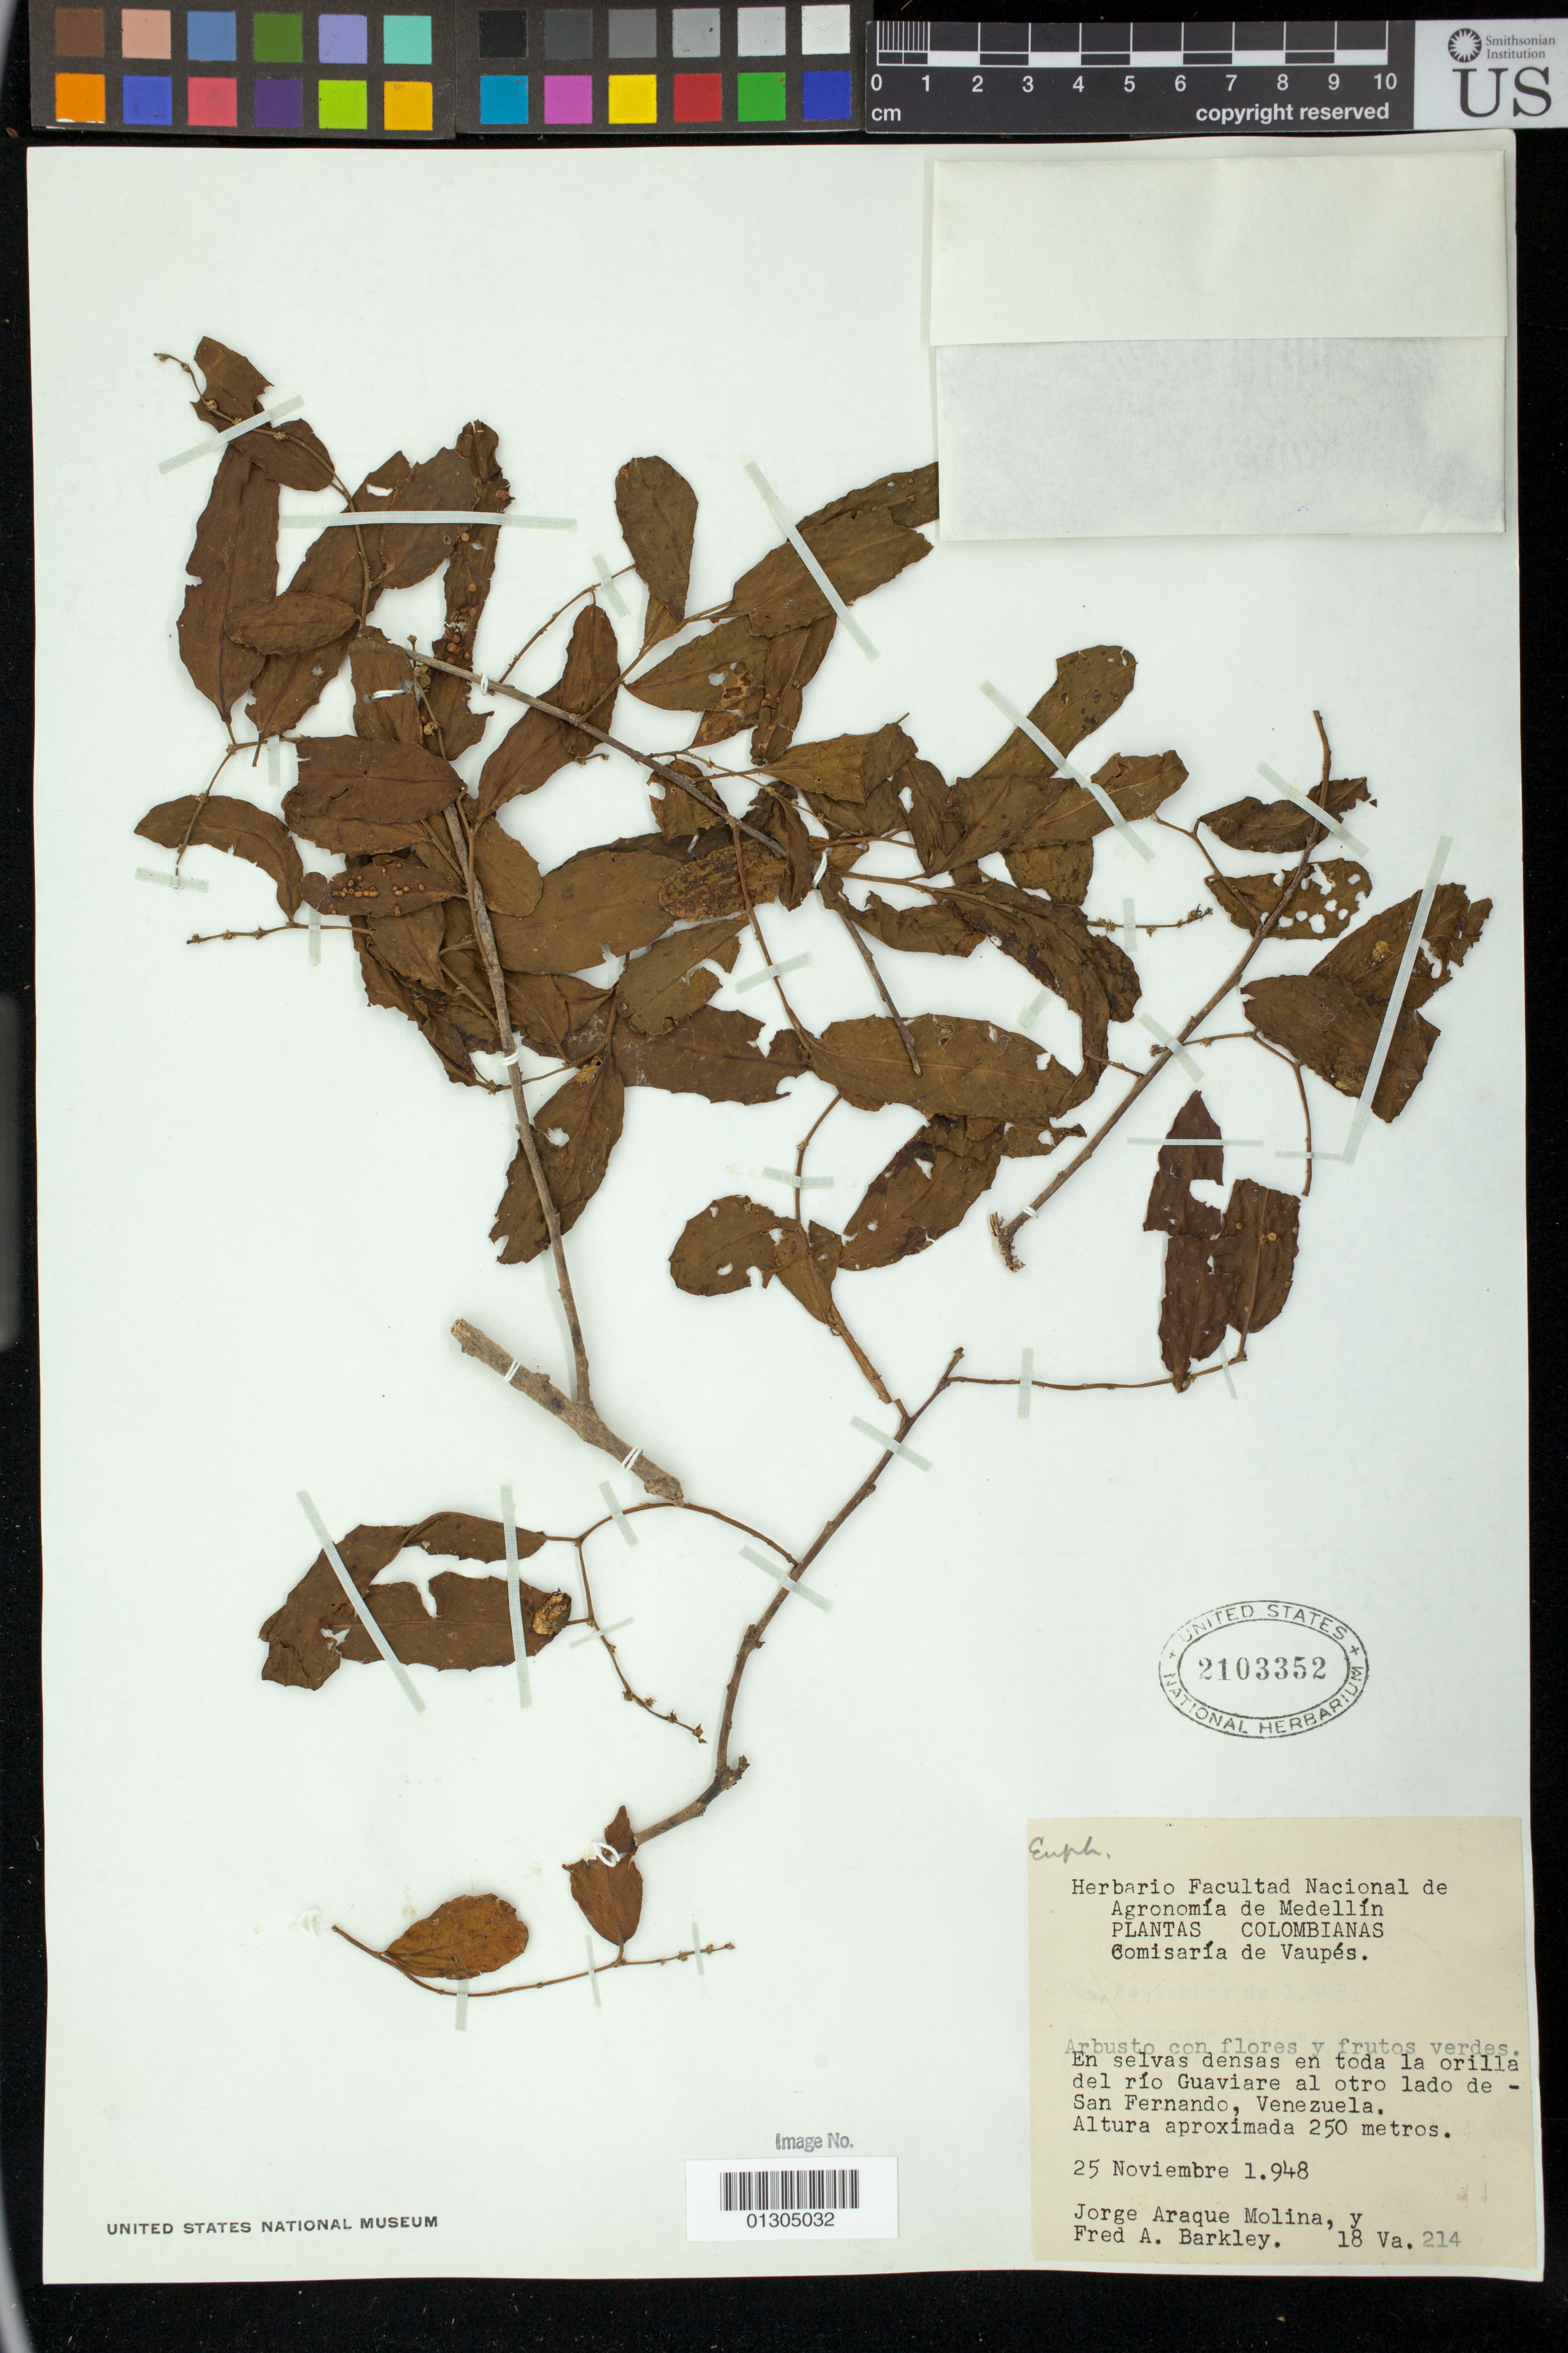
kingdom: Plantae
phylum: Tracheophyta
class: Magnoliopsida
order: Malpighiales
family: Euphorbiaceae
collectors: J. A. Molina & F. A. Barkley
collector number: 214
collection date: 1948-11-25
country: Colombia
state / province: Guainía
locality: rio Guaviare al otro lado de San Fernando, Venezuela.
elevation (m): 250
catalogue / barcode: US 2103352